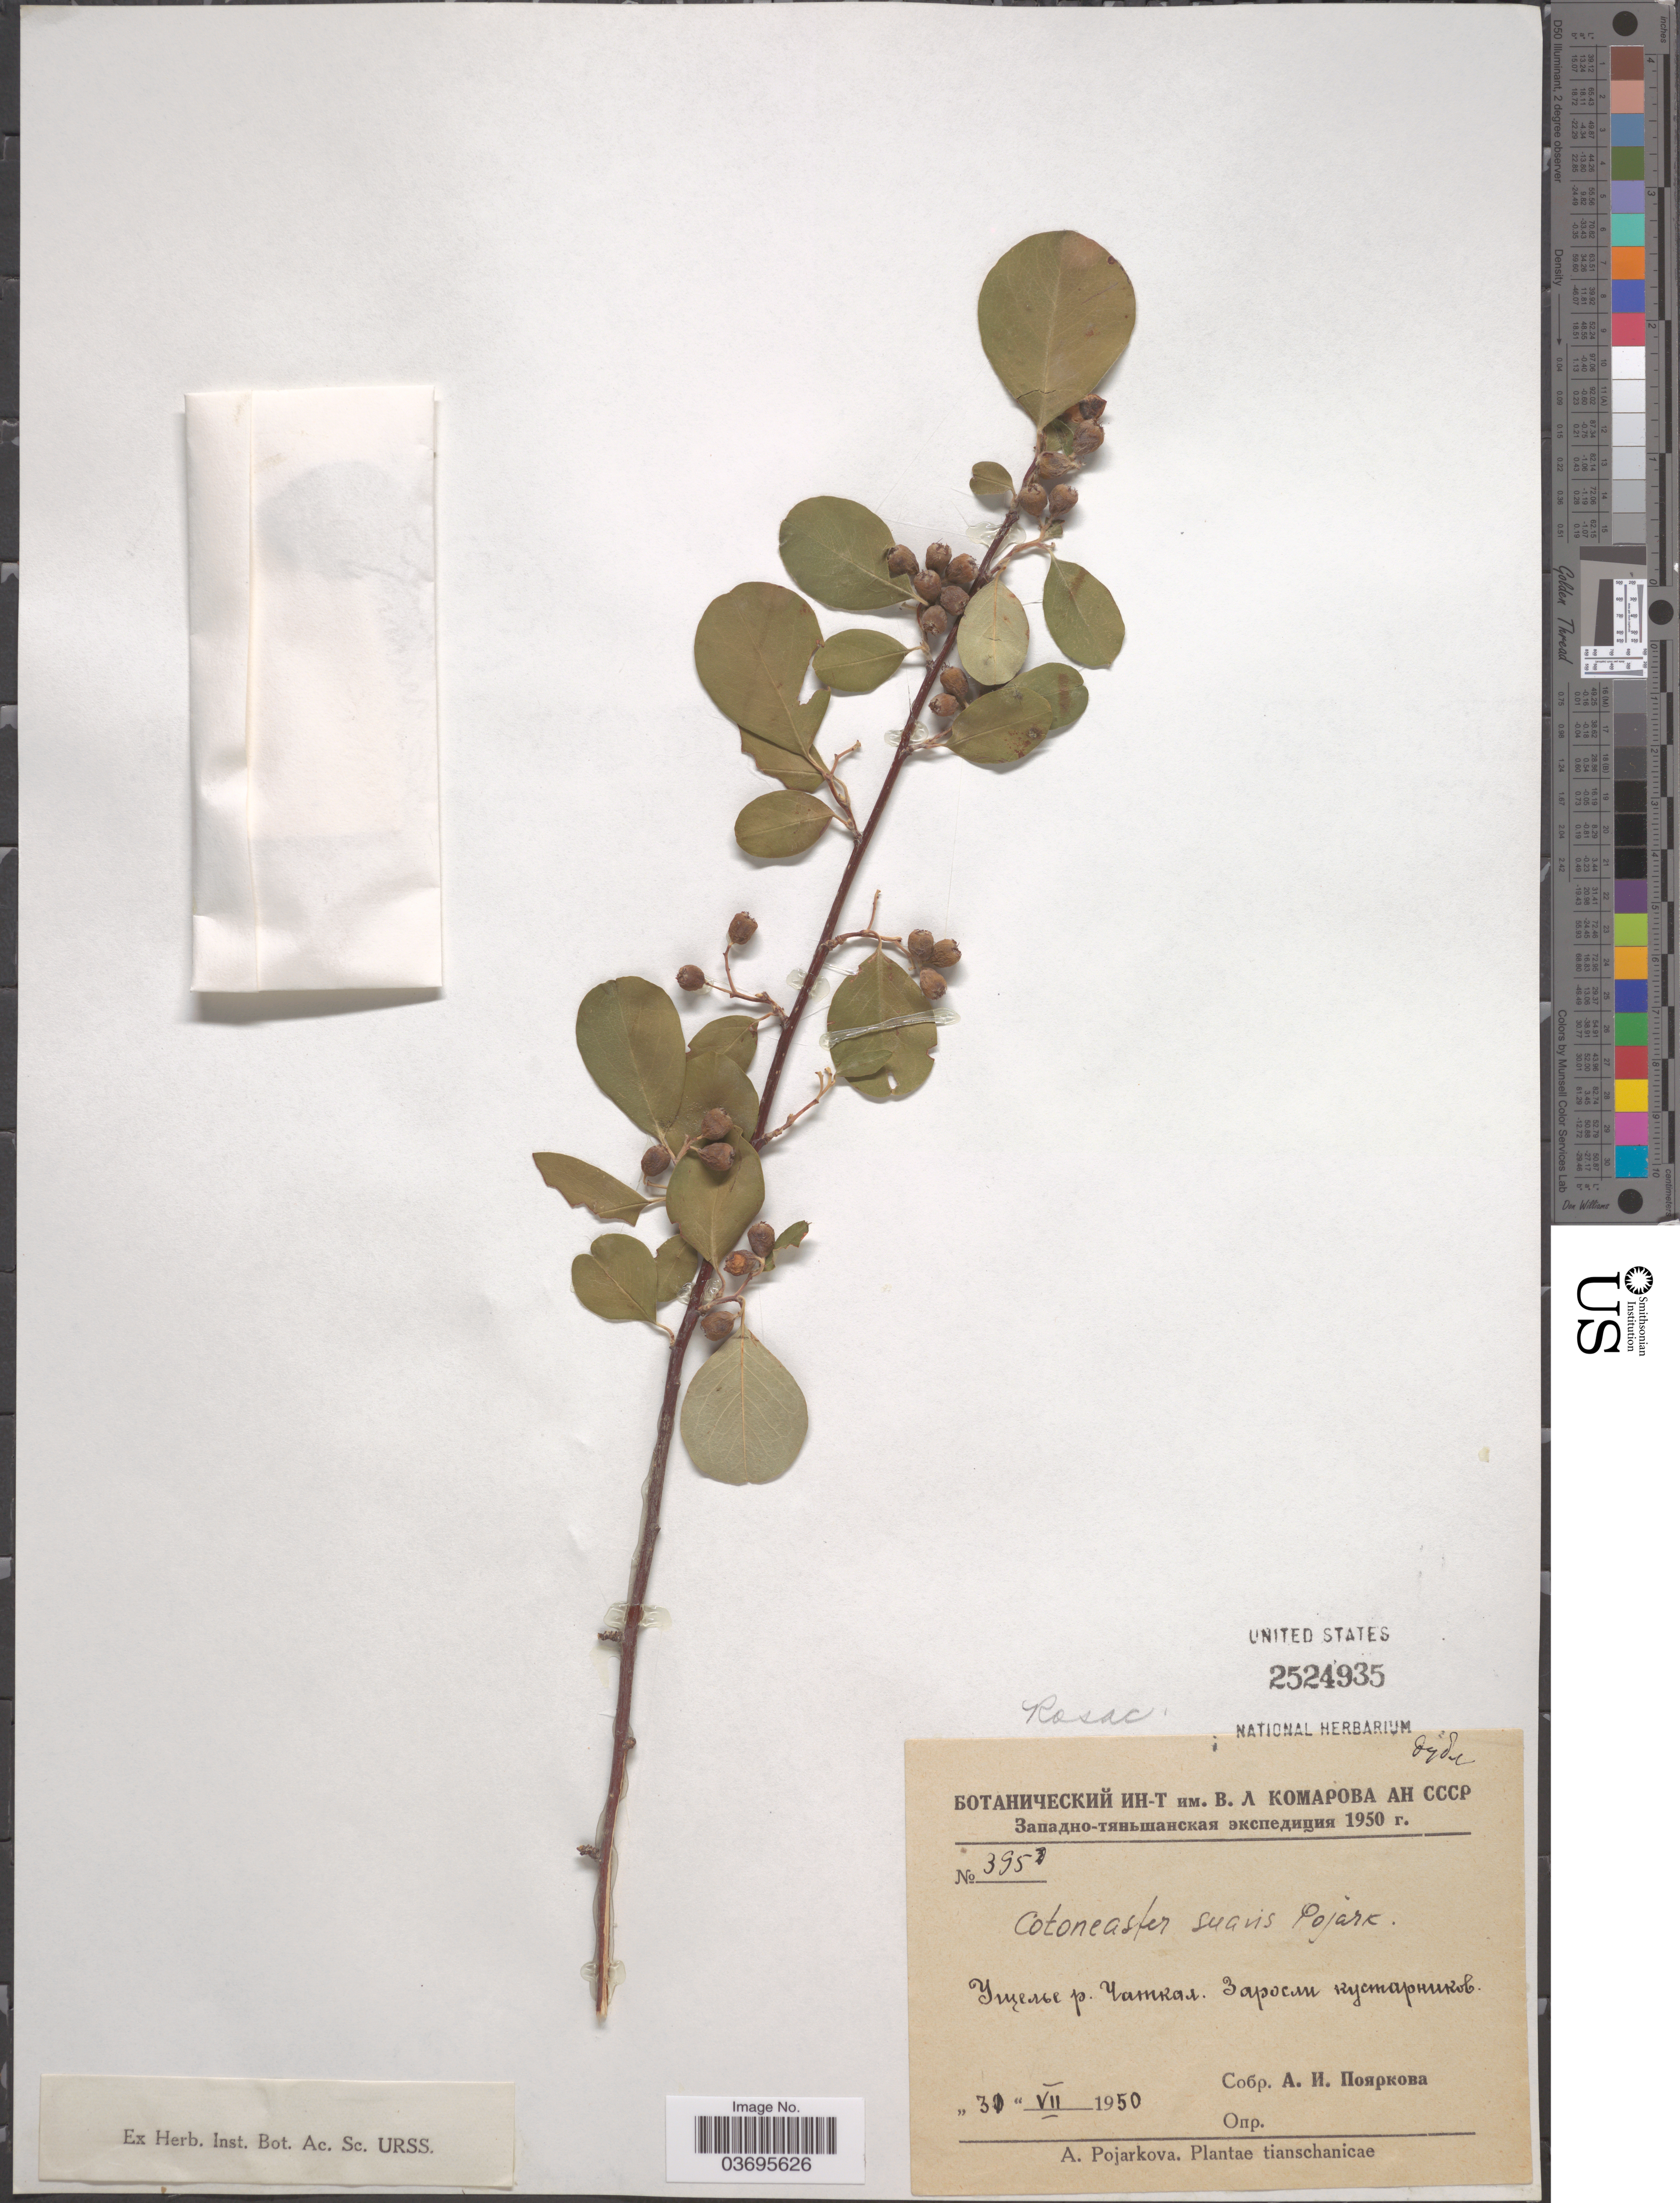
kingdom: Plantae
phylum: Tracheophyta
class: Magnoliopsida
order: Rosales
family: Rosaceae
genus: Cotoneaster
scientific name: Cotoneaster suavis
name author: Pojark.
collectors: A. Pojarkova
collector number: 395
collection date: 1950-07-31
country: Kyrgyzstan/Uzbekistan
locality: Gorge of River Chatkal. Tianschanicae.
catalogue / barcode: US 2524935